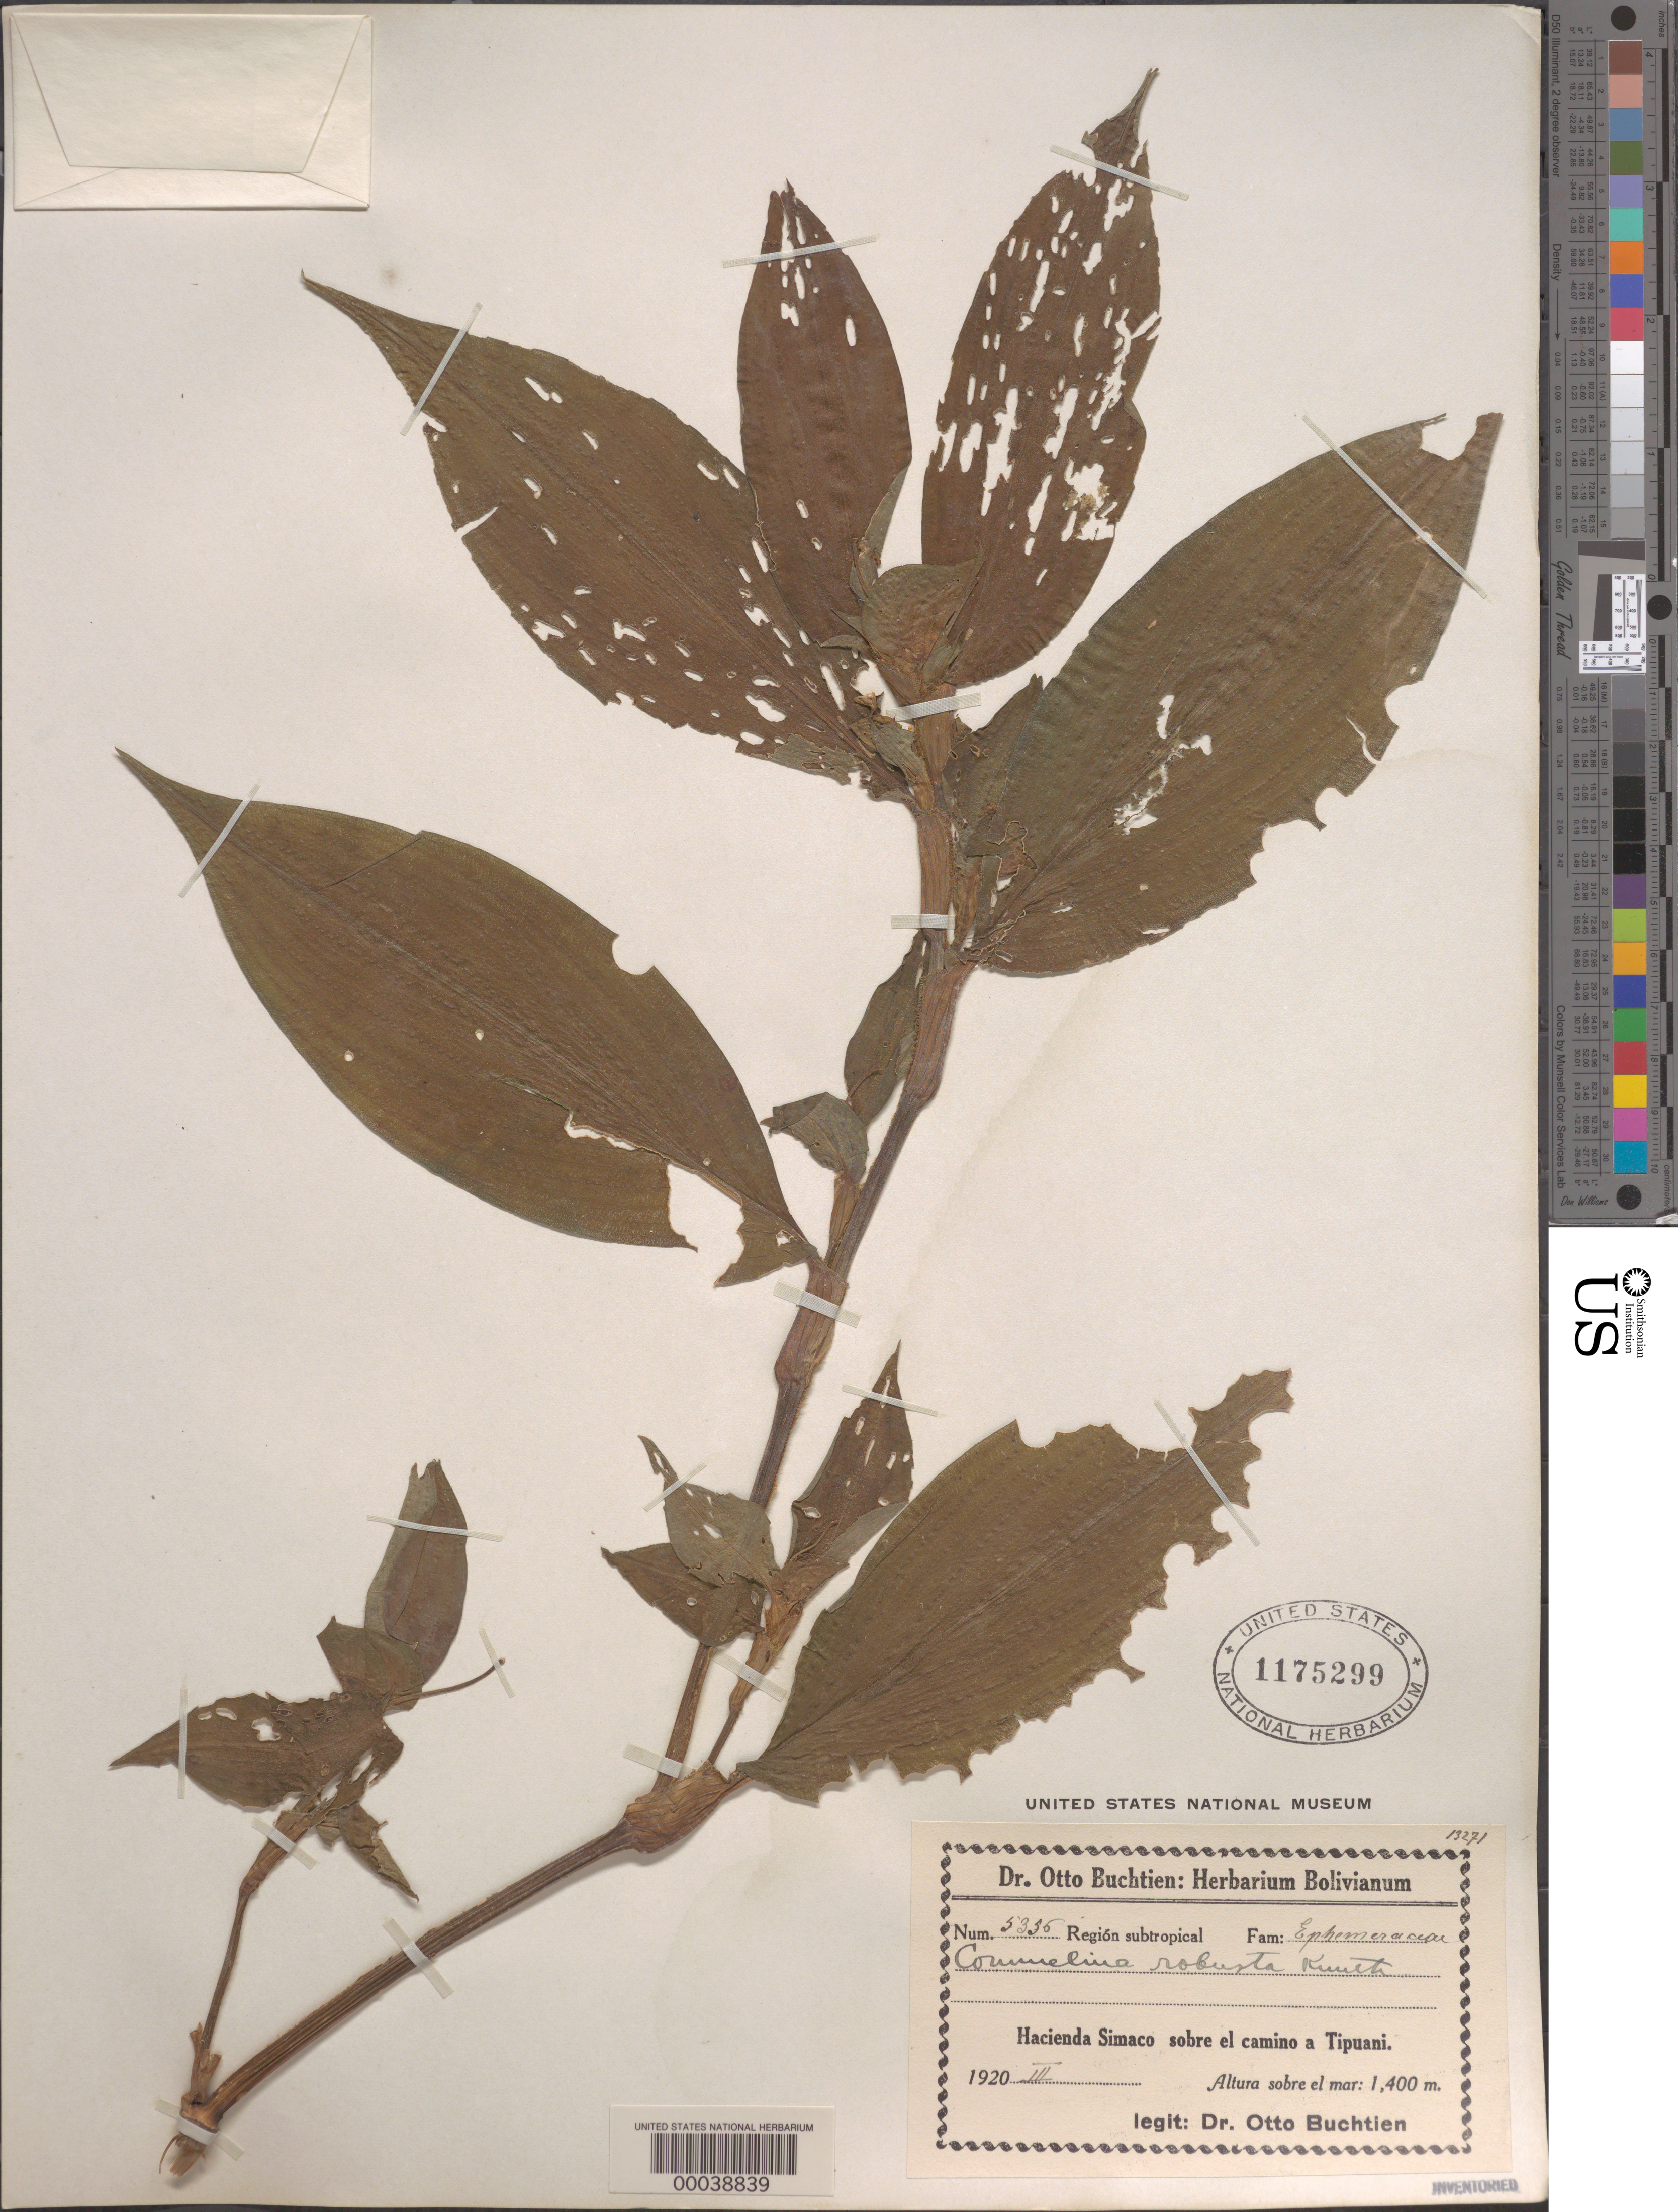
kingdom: Plantae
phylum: Tracheophyta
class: Liliopsida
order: Commelinales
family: Commelinaceae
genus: Commelina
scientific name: Commelina obliqua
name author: Vahl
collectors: O. Buchtien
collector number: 5356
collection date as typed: Mar 1920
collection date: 1920-03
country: Bolivia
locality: Hacienda Simaco, along road to Tipuani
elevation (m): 1400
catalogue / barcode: US 1175299